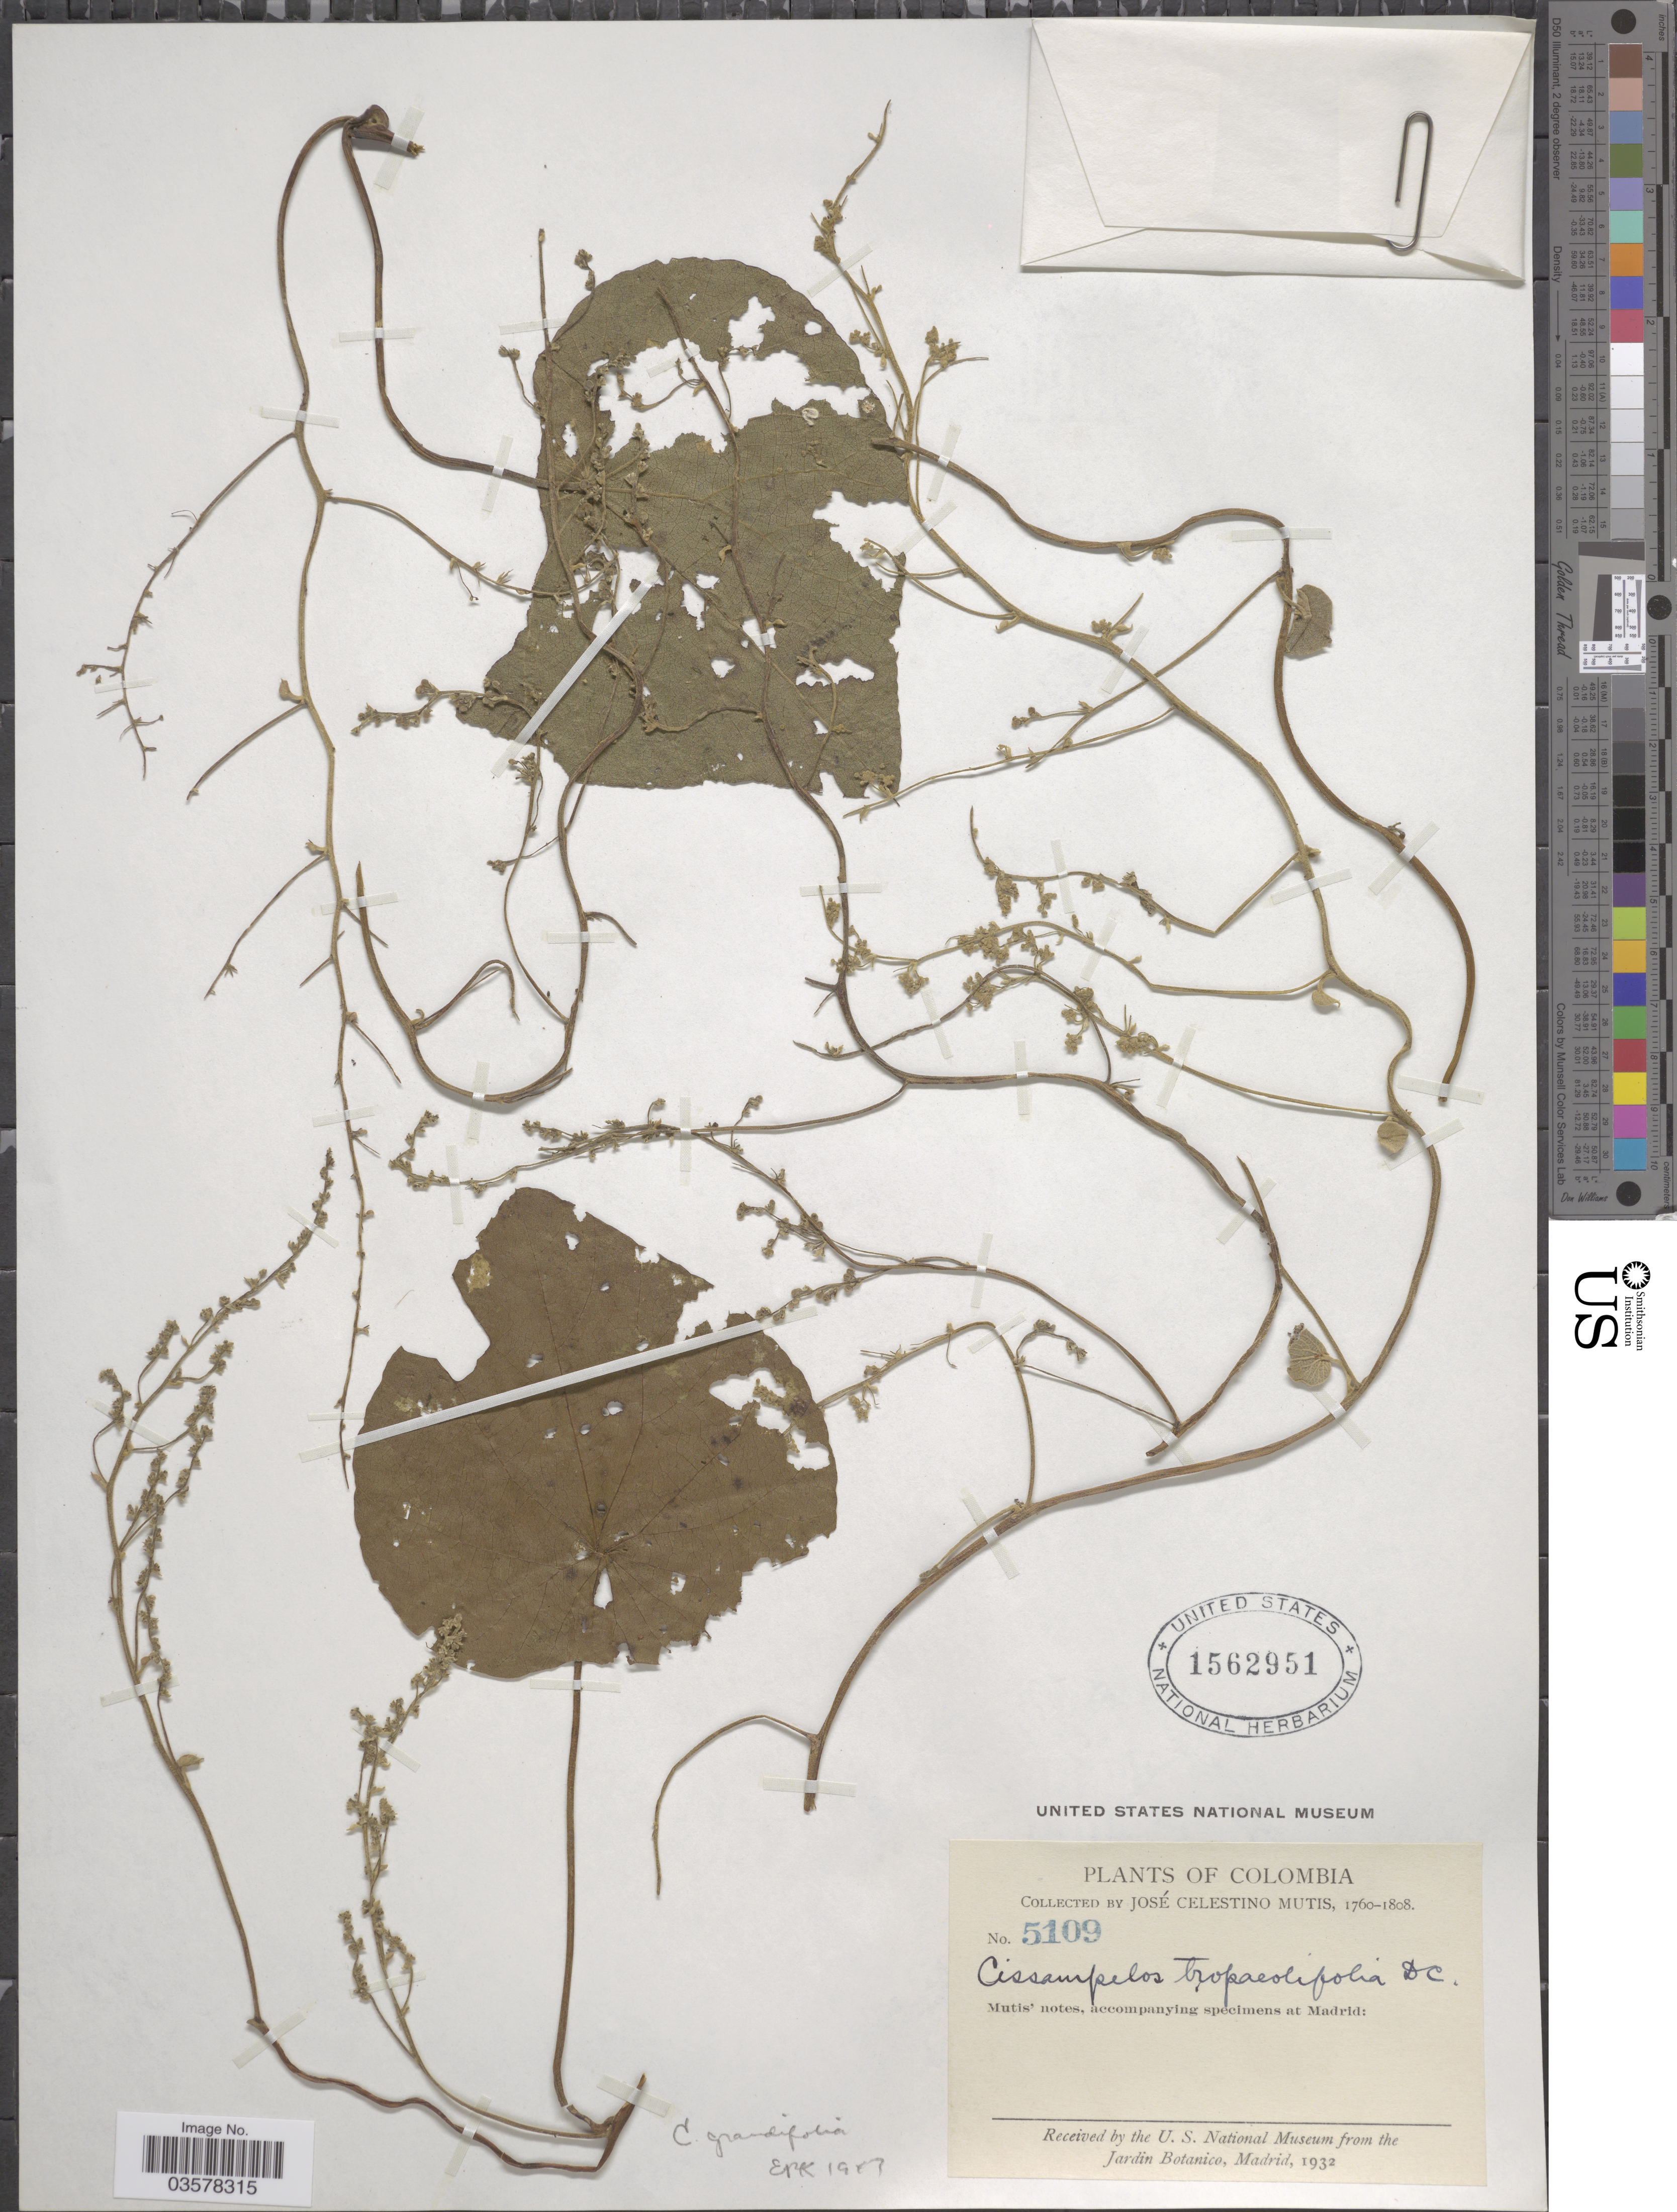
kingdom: Plantae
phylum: Tracheophyta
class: Magnoliopsida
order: Ranunculales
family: Menispermaceae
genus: Cissampelos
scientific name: Cissampelos tropaeolifolia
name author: DC.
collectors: J. C. B. Mutis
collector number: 5109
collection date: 1760/1808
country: Colombia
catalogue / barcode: US 1562951